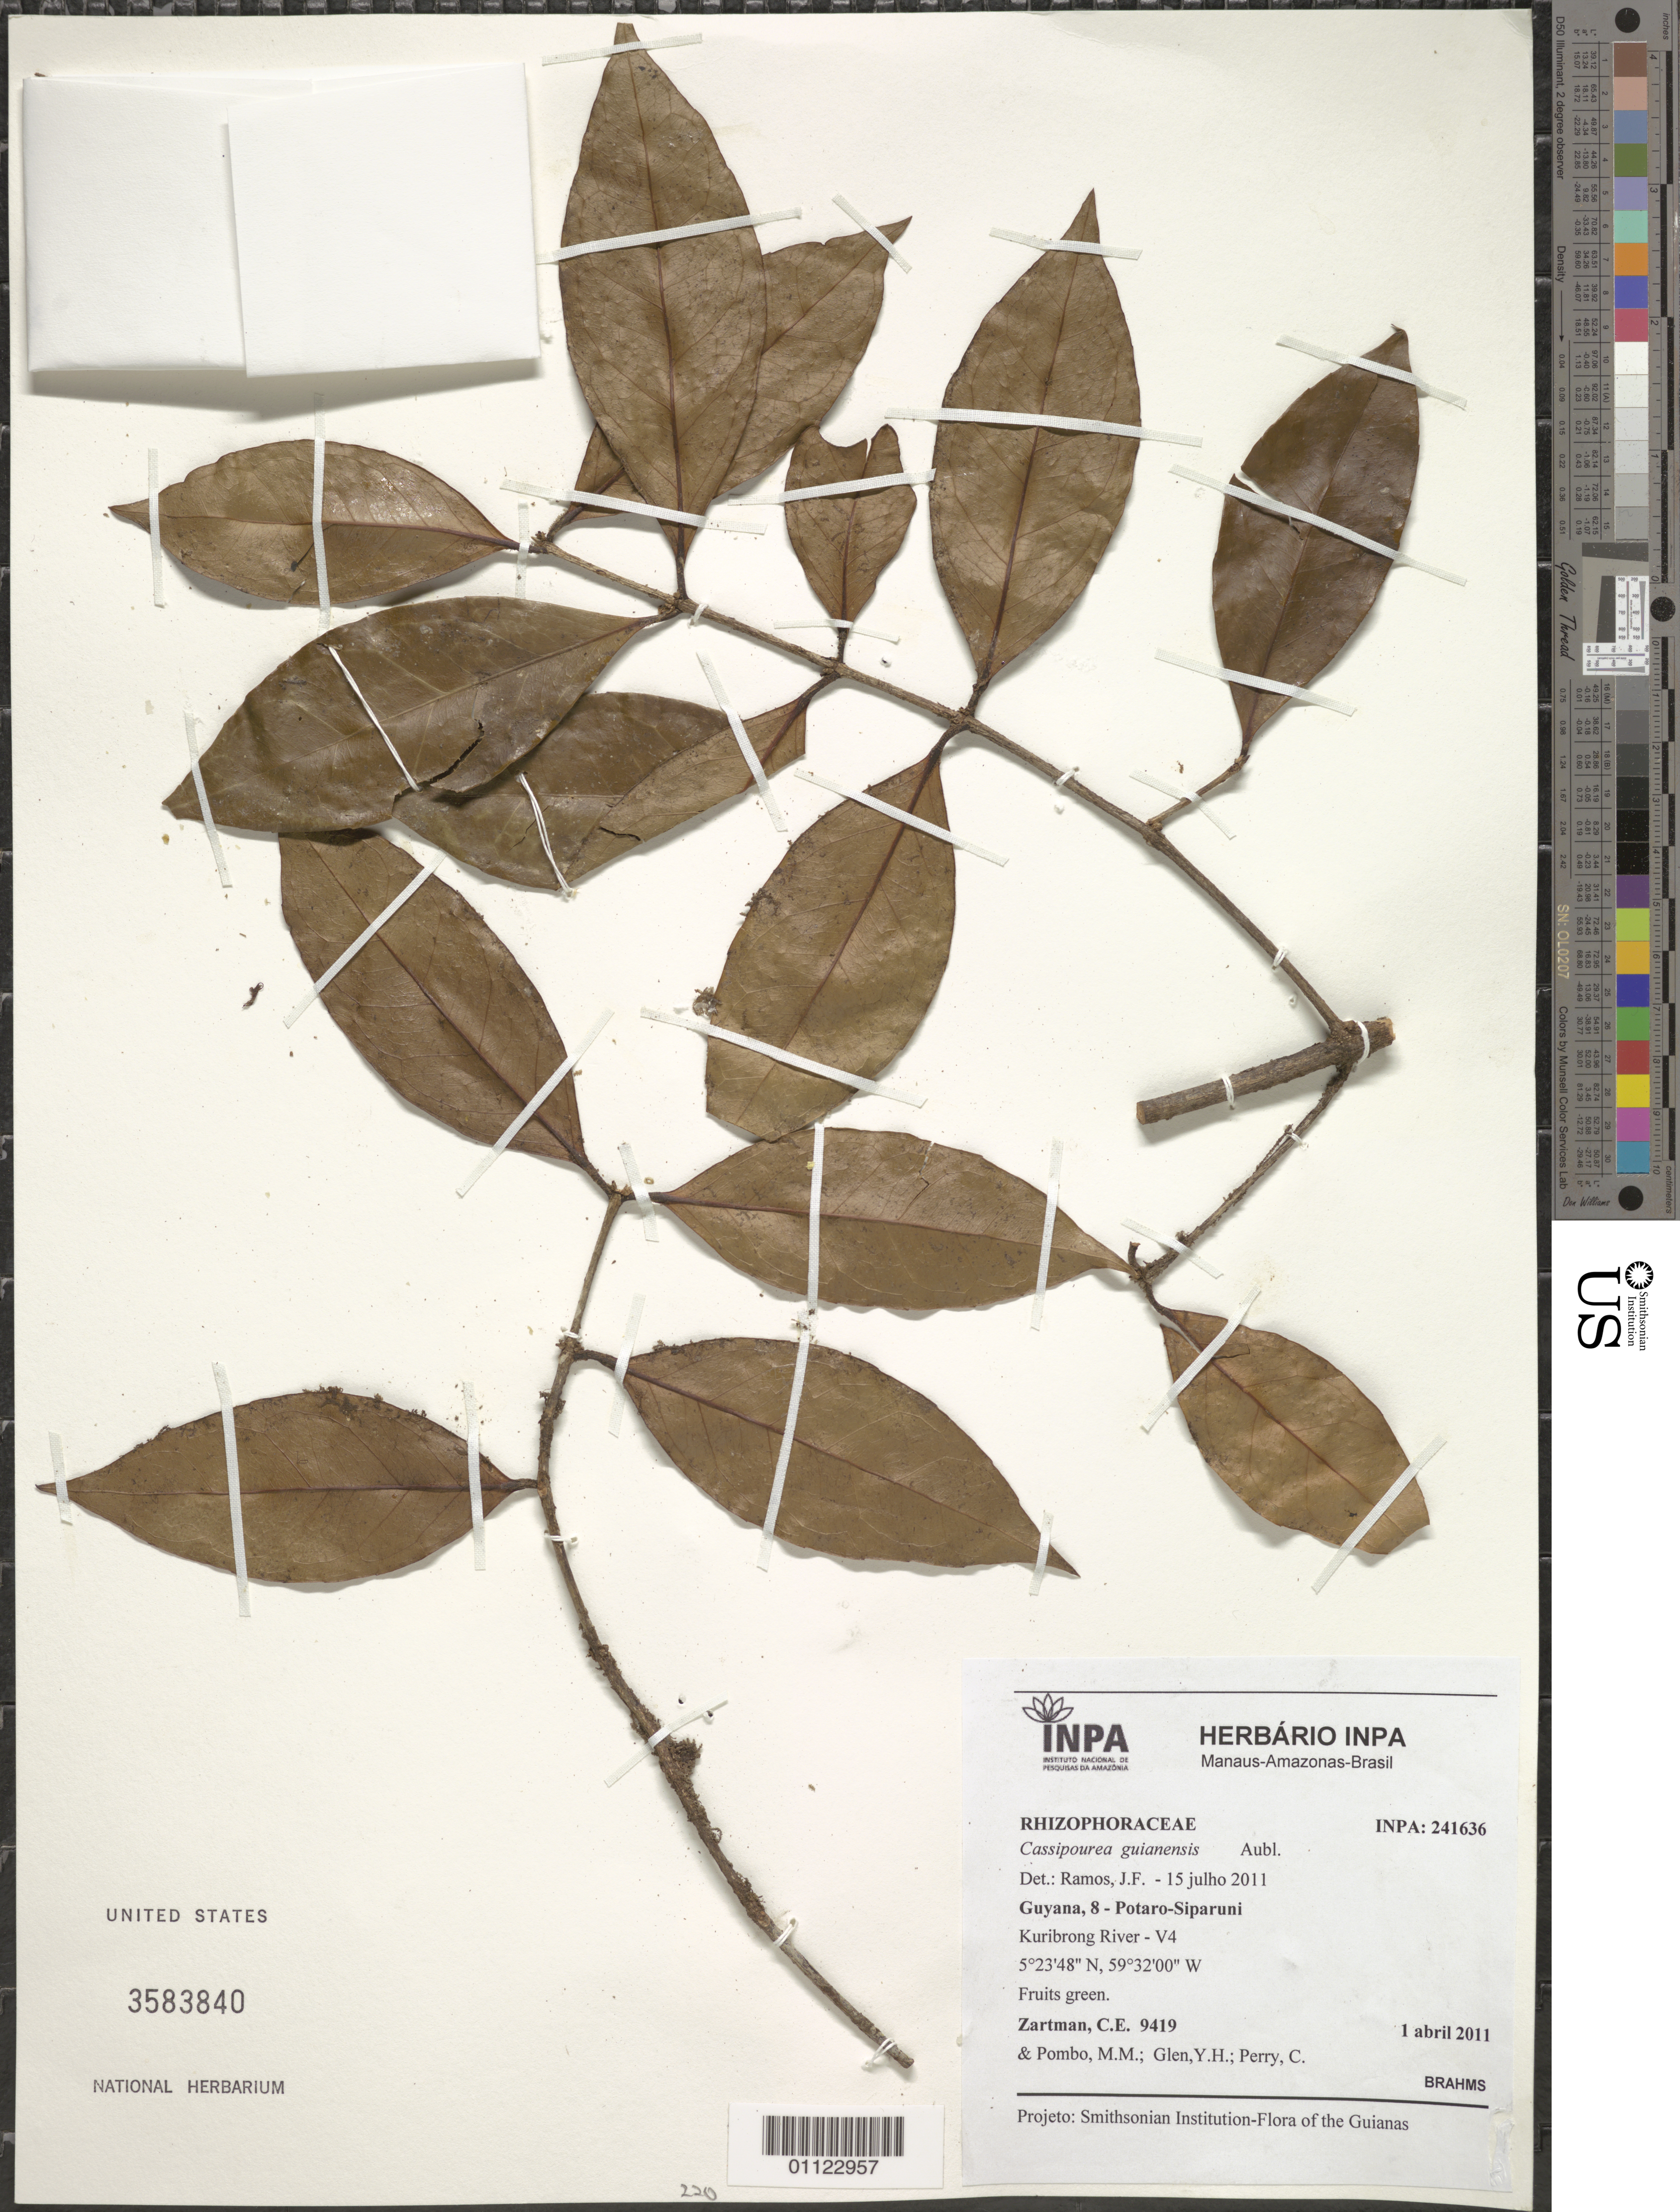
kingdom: Plantae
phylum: Tracheophyta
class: Magnoliopsida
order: Malpighiales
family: Rhizophoraceae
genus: Cassipourea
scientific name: Cassipourea guianensis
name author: Aubl.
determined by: Ramos, J. F.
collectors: C. Zartman, Y. Glen & C. Perry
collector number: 9419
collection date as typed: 1-Apr-11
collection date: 1911-04-01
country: Guyana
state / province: Potaro-Siparuni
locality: Kuribrong River - V4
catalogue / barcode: US 3583840